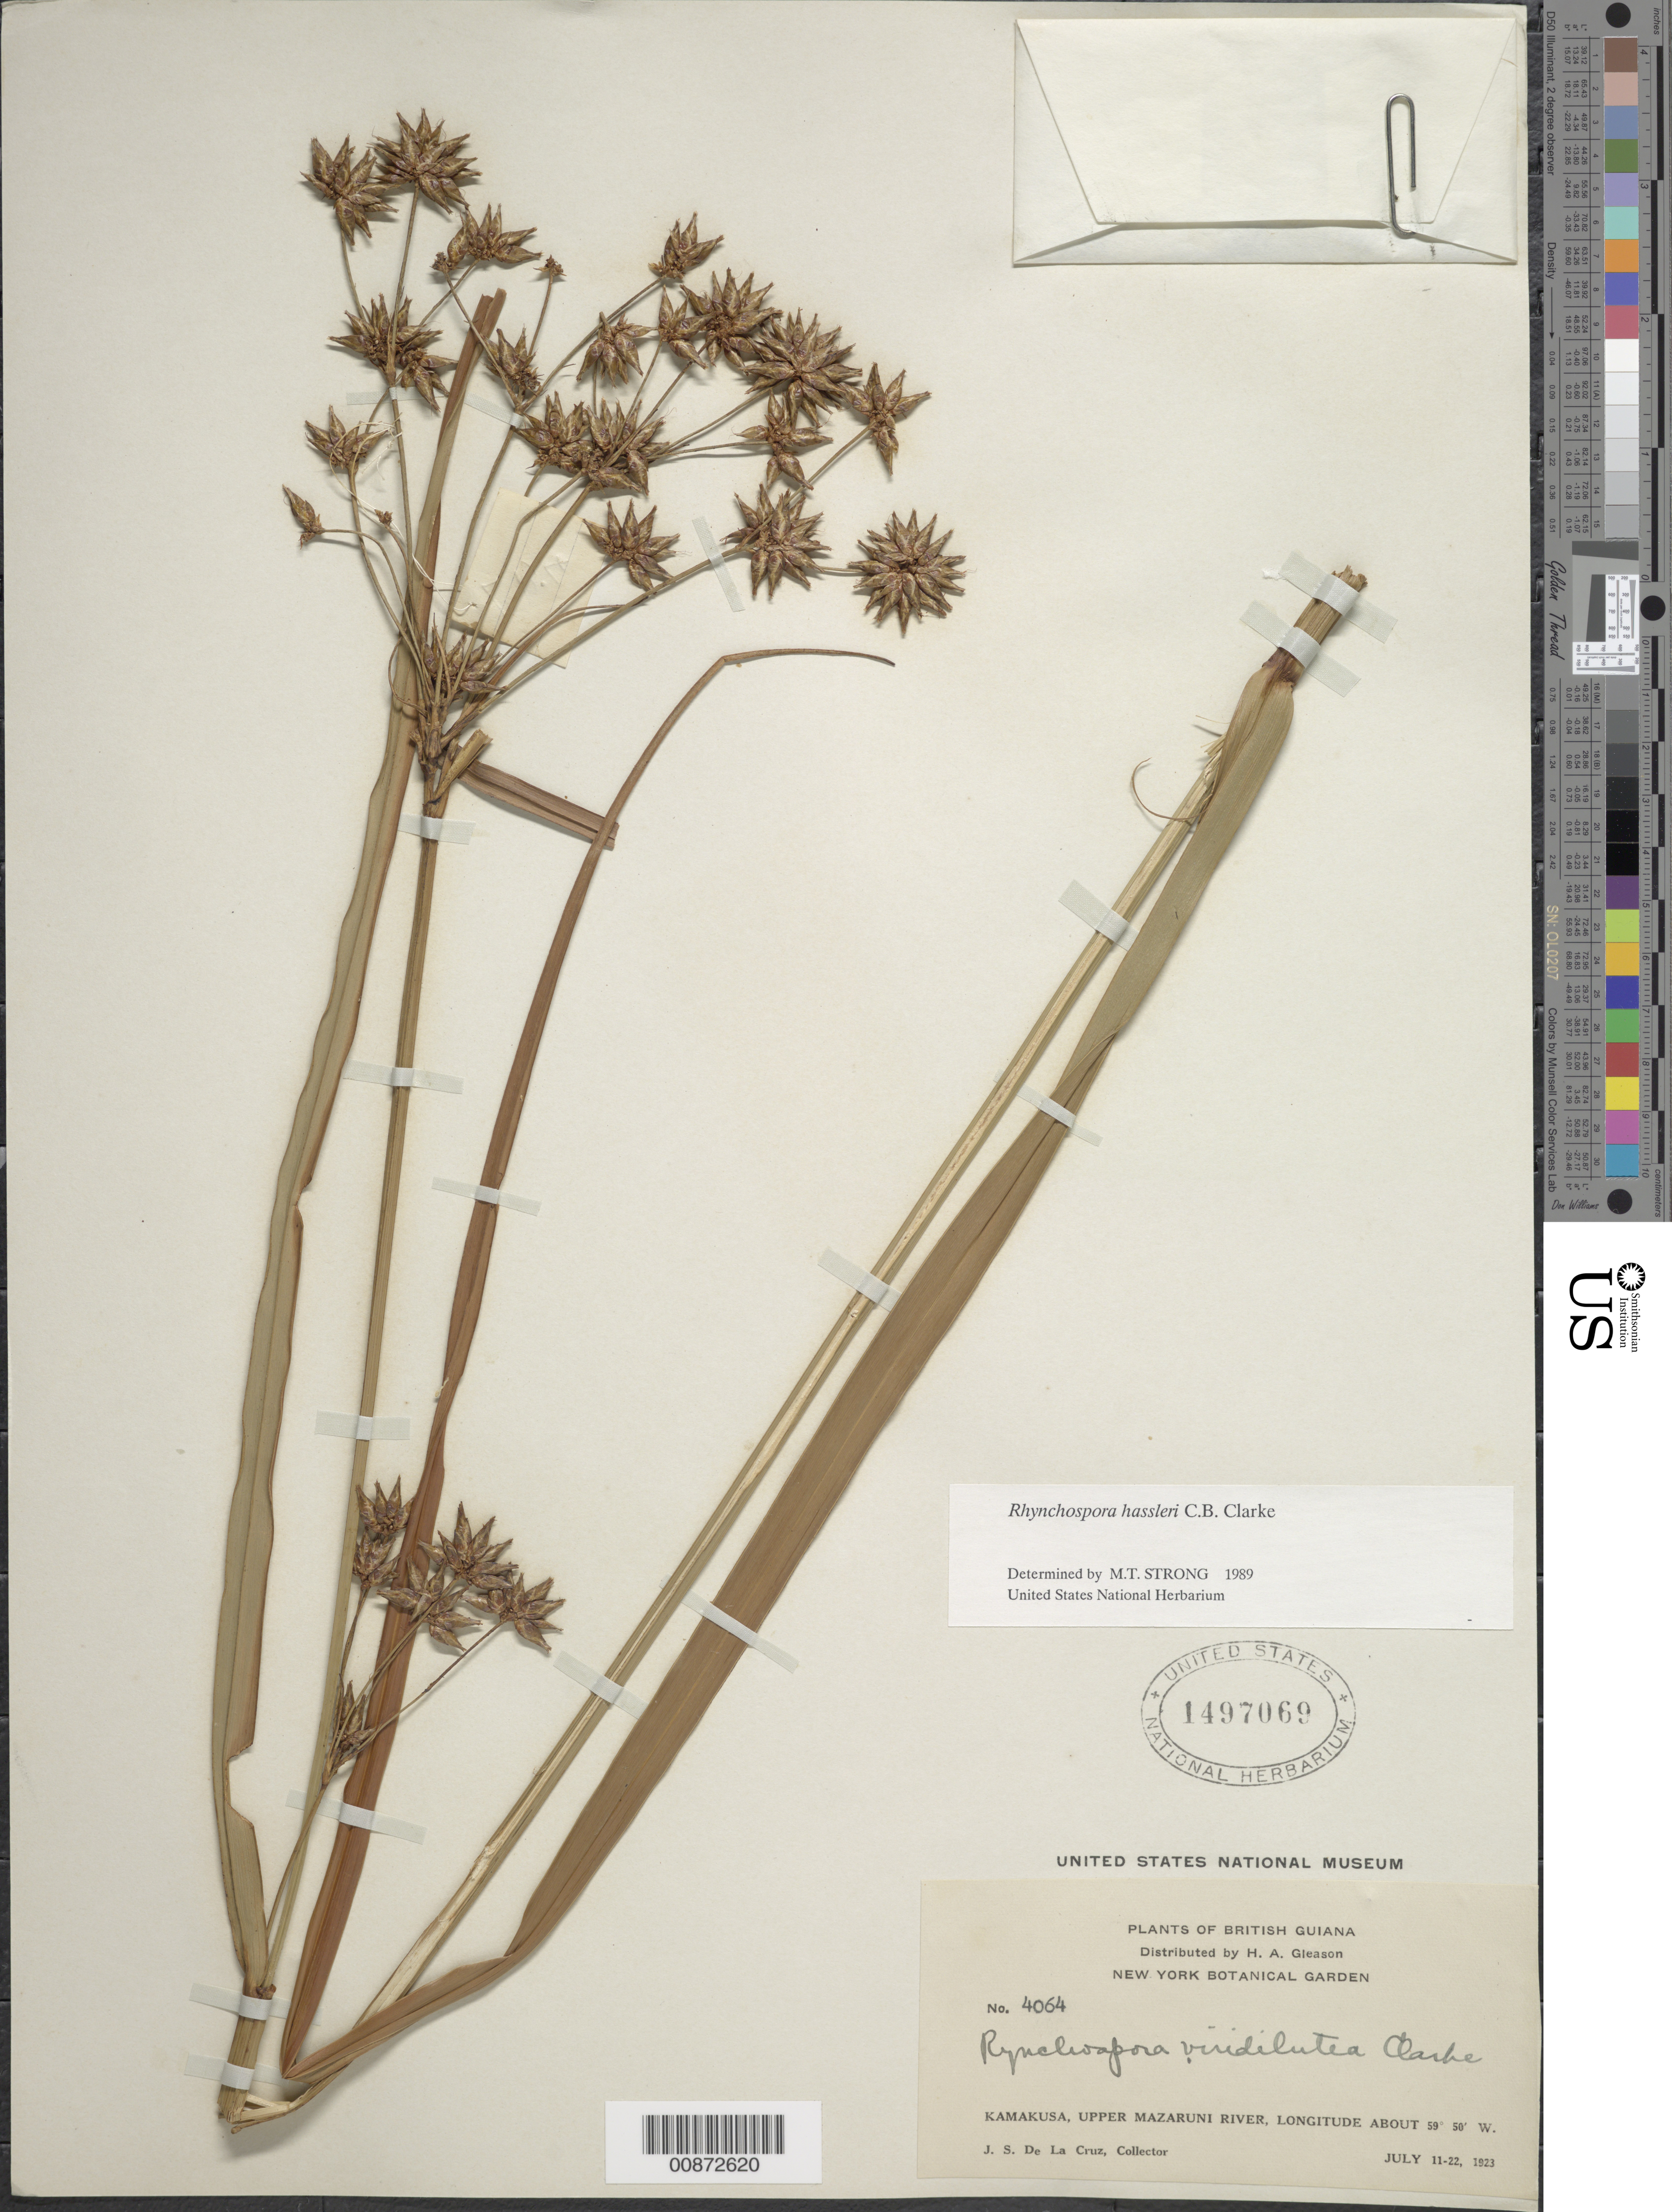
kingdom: Plantae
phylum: Tracheophyta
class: Liliopsida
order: Poales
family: Cyperaceae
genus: Rhynchospora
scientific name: Rhynchospora hassleri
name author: C.B. Clarke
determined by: Strong, M. T., (US), Smithsonian Institution - National Museum of Natural History (UNITED STATES)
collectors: J. S. de la Cruz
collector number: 4064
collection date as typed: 11-Jul-23 to 22-Jul-23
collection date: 1923-07-11/1923-07-22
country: Guyana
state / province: Cuyuni-Mazaruni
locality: Kamakusa, Upper Mazaruni R.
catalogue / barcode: US 1497069